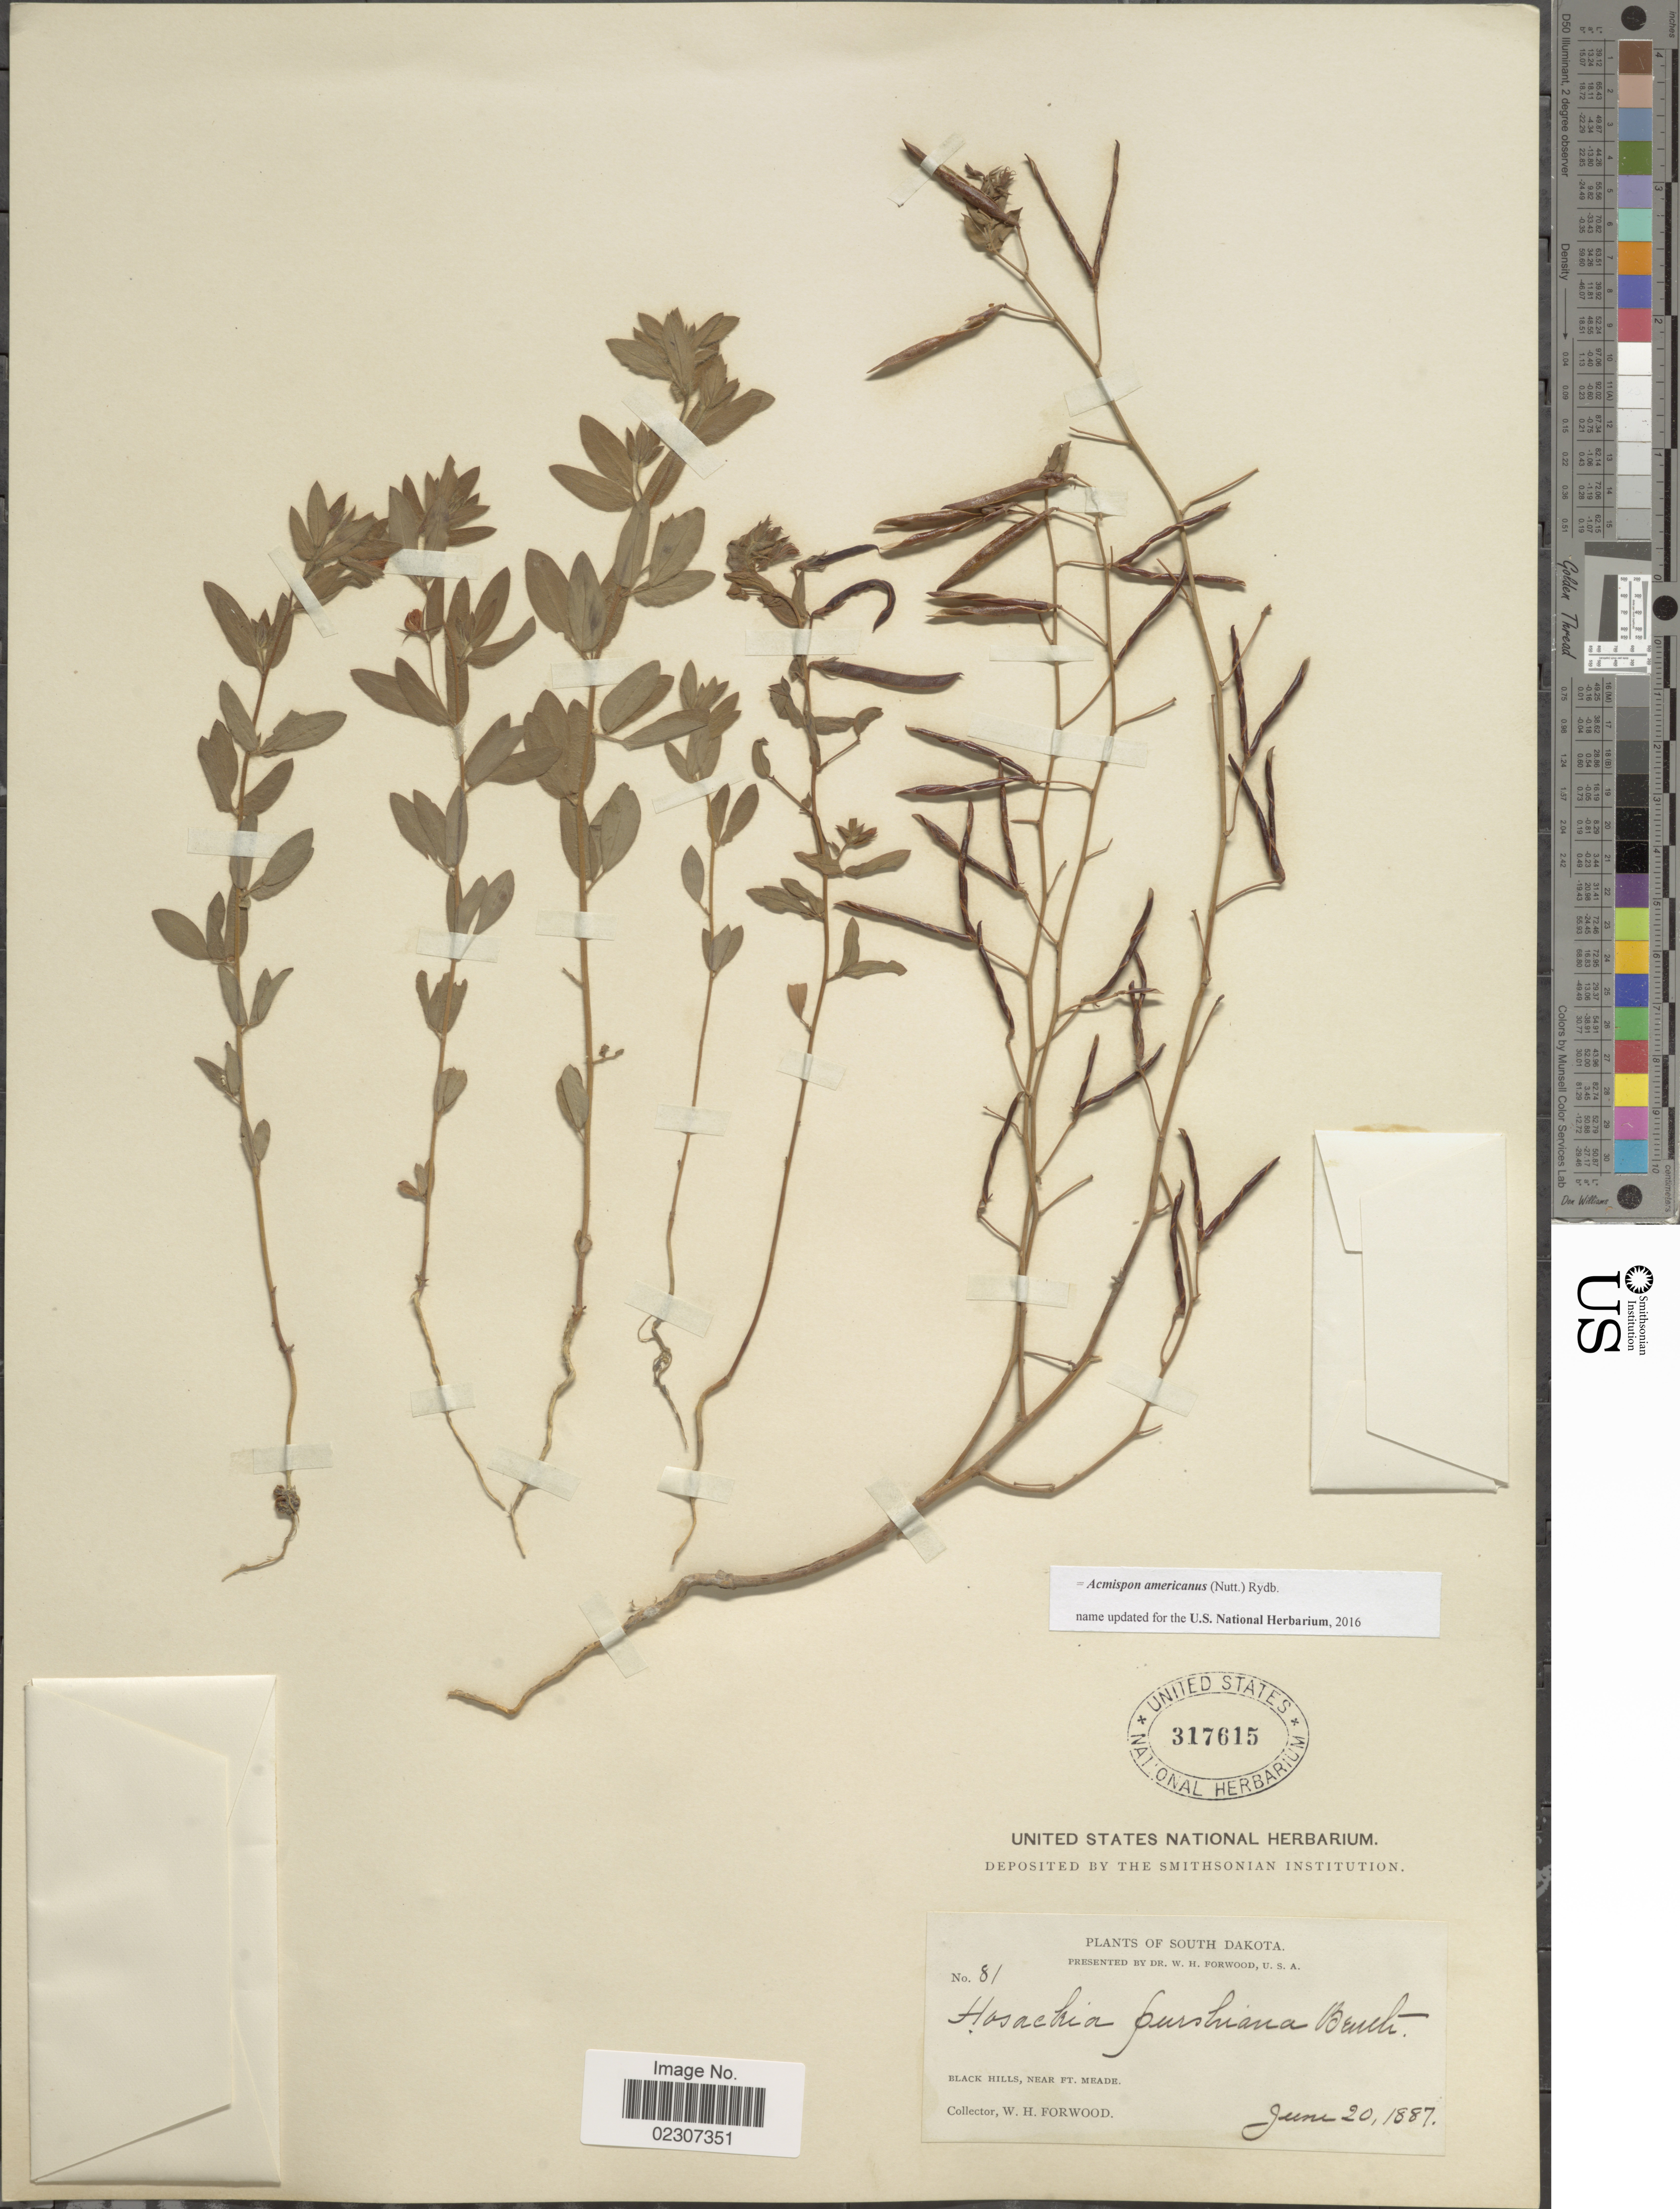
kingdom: Plantae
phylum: Tracheophyta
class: Magnoliopsida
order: Fabales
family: Fabaceae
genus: Acmispon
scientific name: Acmispon americanus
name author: (Nutt.) Rydb.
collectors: W. Forwood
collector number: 81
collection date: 1887-06-20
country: United States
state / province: South Dakota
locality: South Dakota, Black Hills, Near Ft. Meade.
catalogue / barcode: US 317615